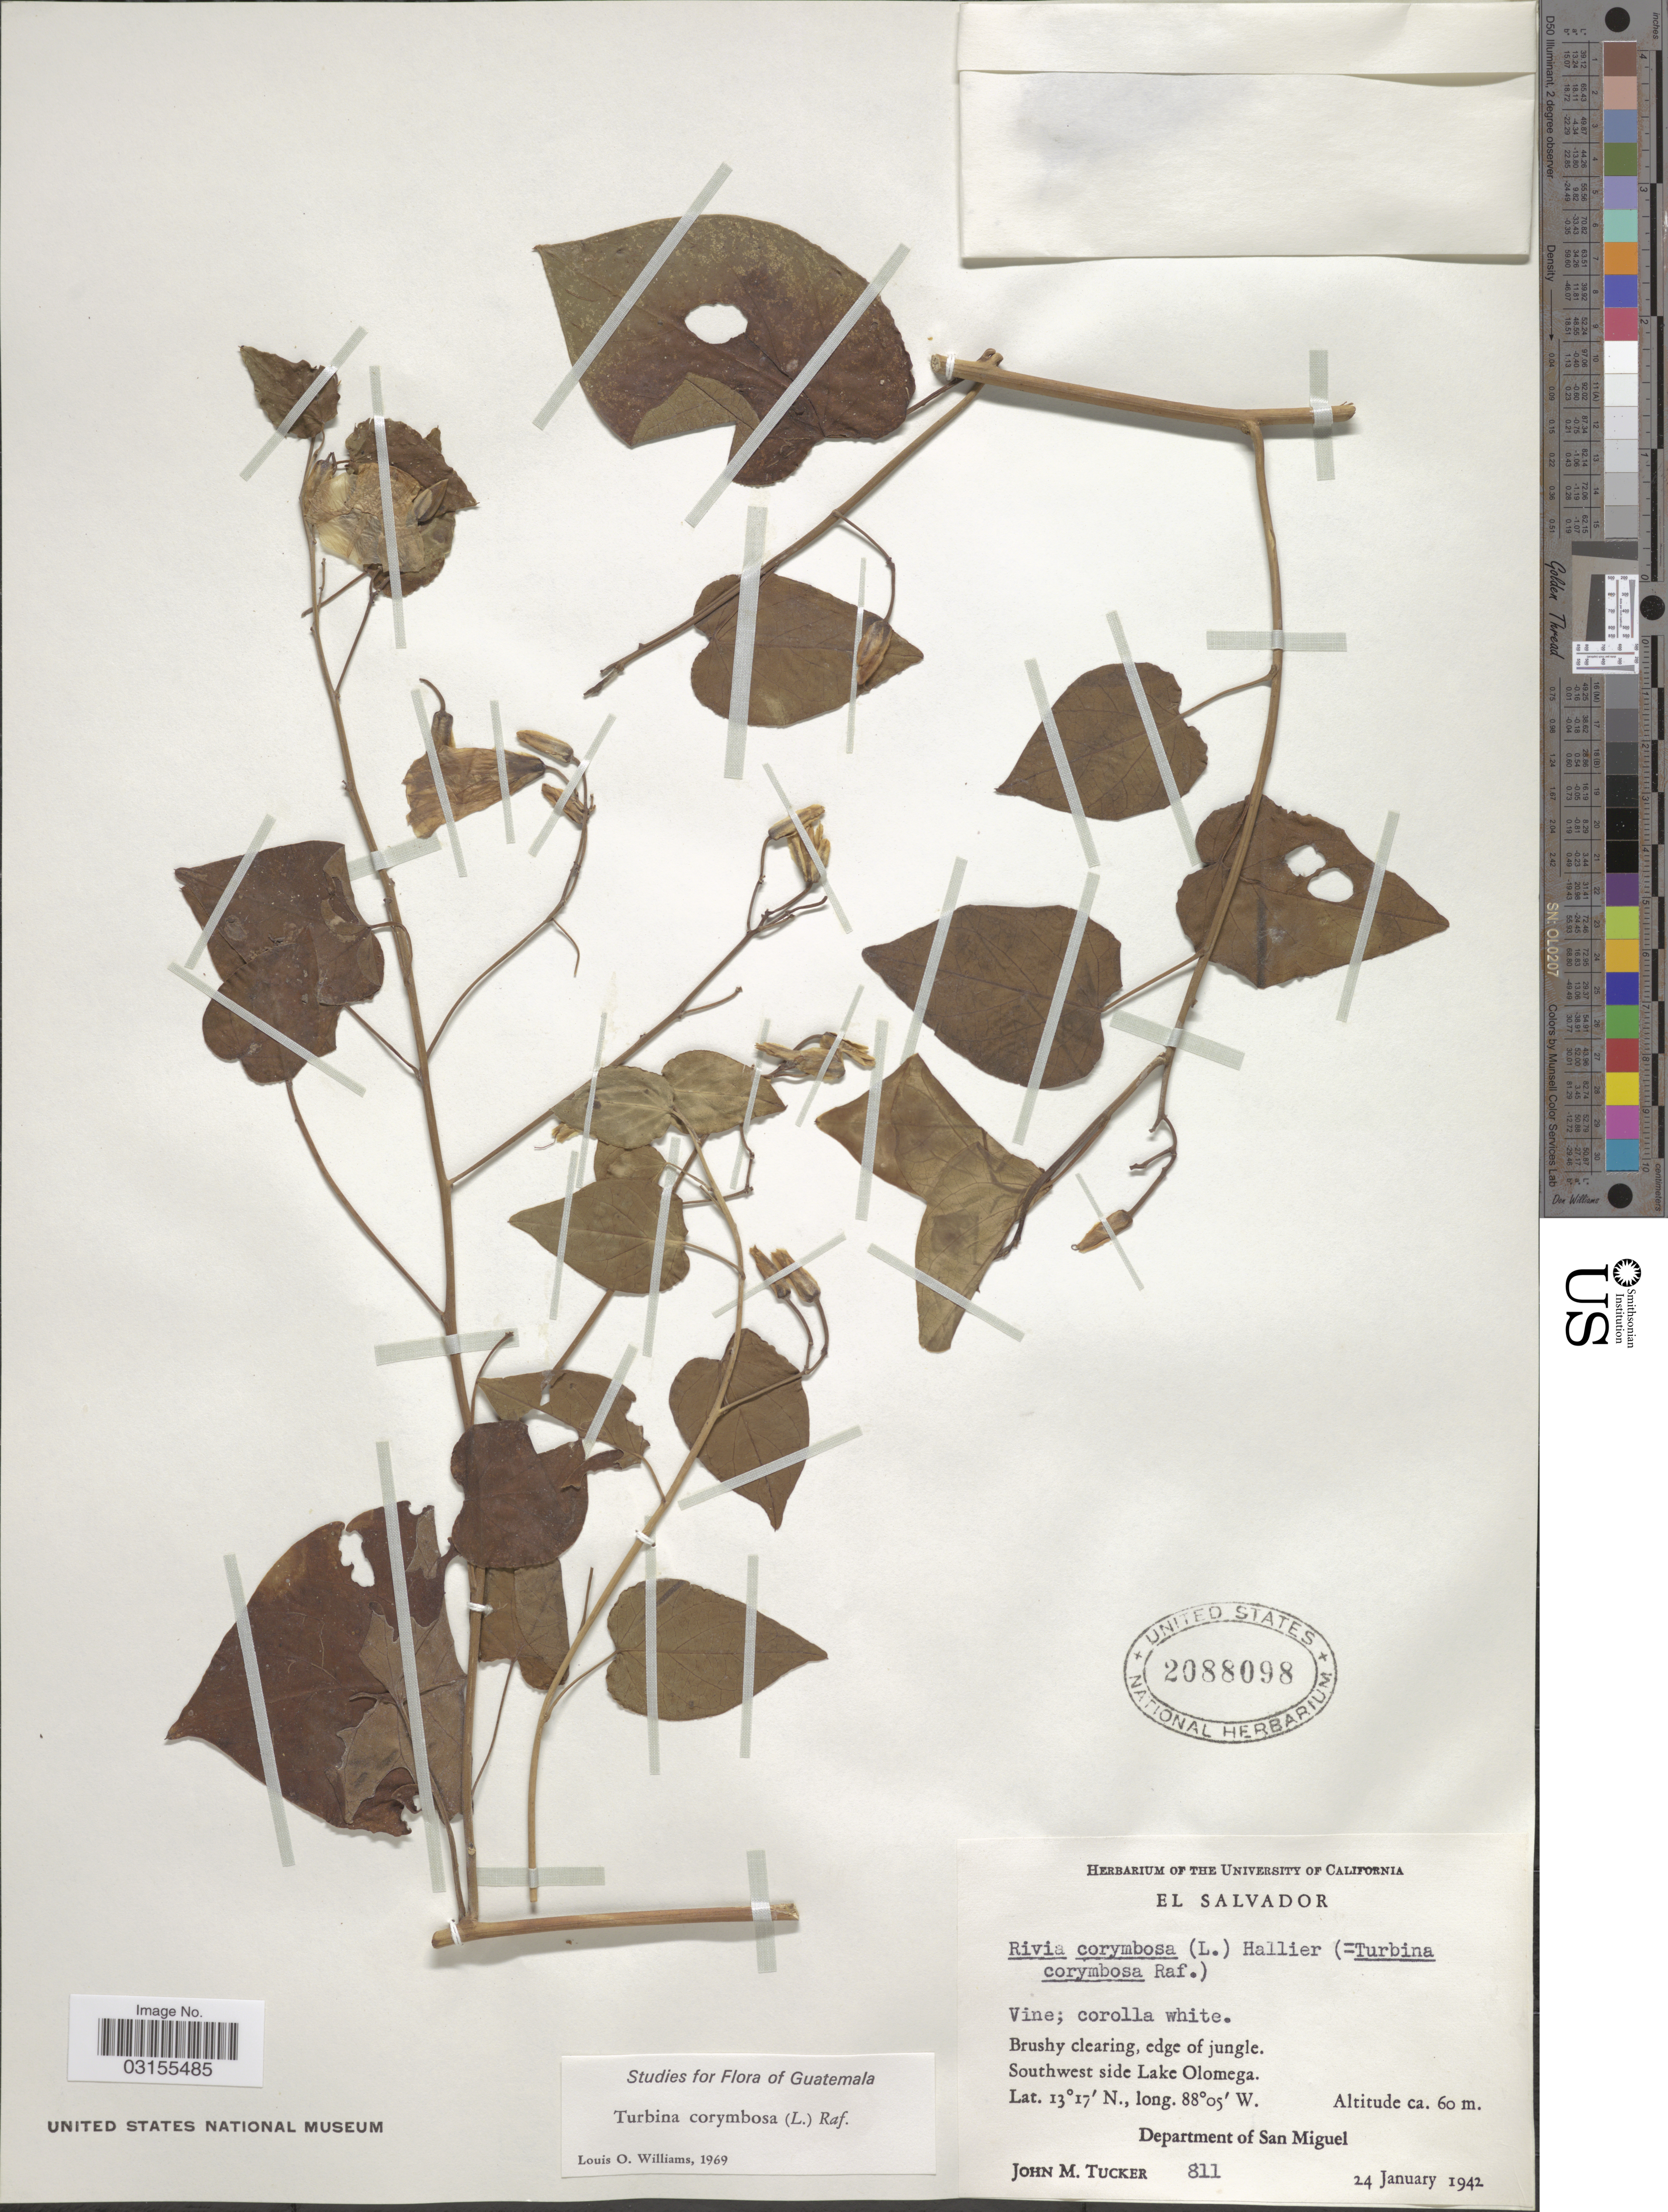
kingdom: Plantae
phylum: Tracheophyta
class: Magnoliopsida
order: Solanales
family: Convolvulaceae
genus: Turbina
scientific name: Turbina corymbosa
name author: (L.) Raf.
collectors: J. M. Tucker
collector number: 811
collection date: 1942-01-24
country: El Salvador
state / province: San Miguel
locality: Southwest sid eLake Olomega. Department of San Miguel.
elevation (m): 60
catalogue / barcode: US 2088098